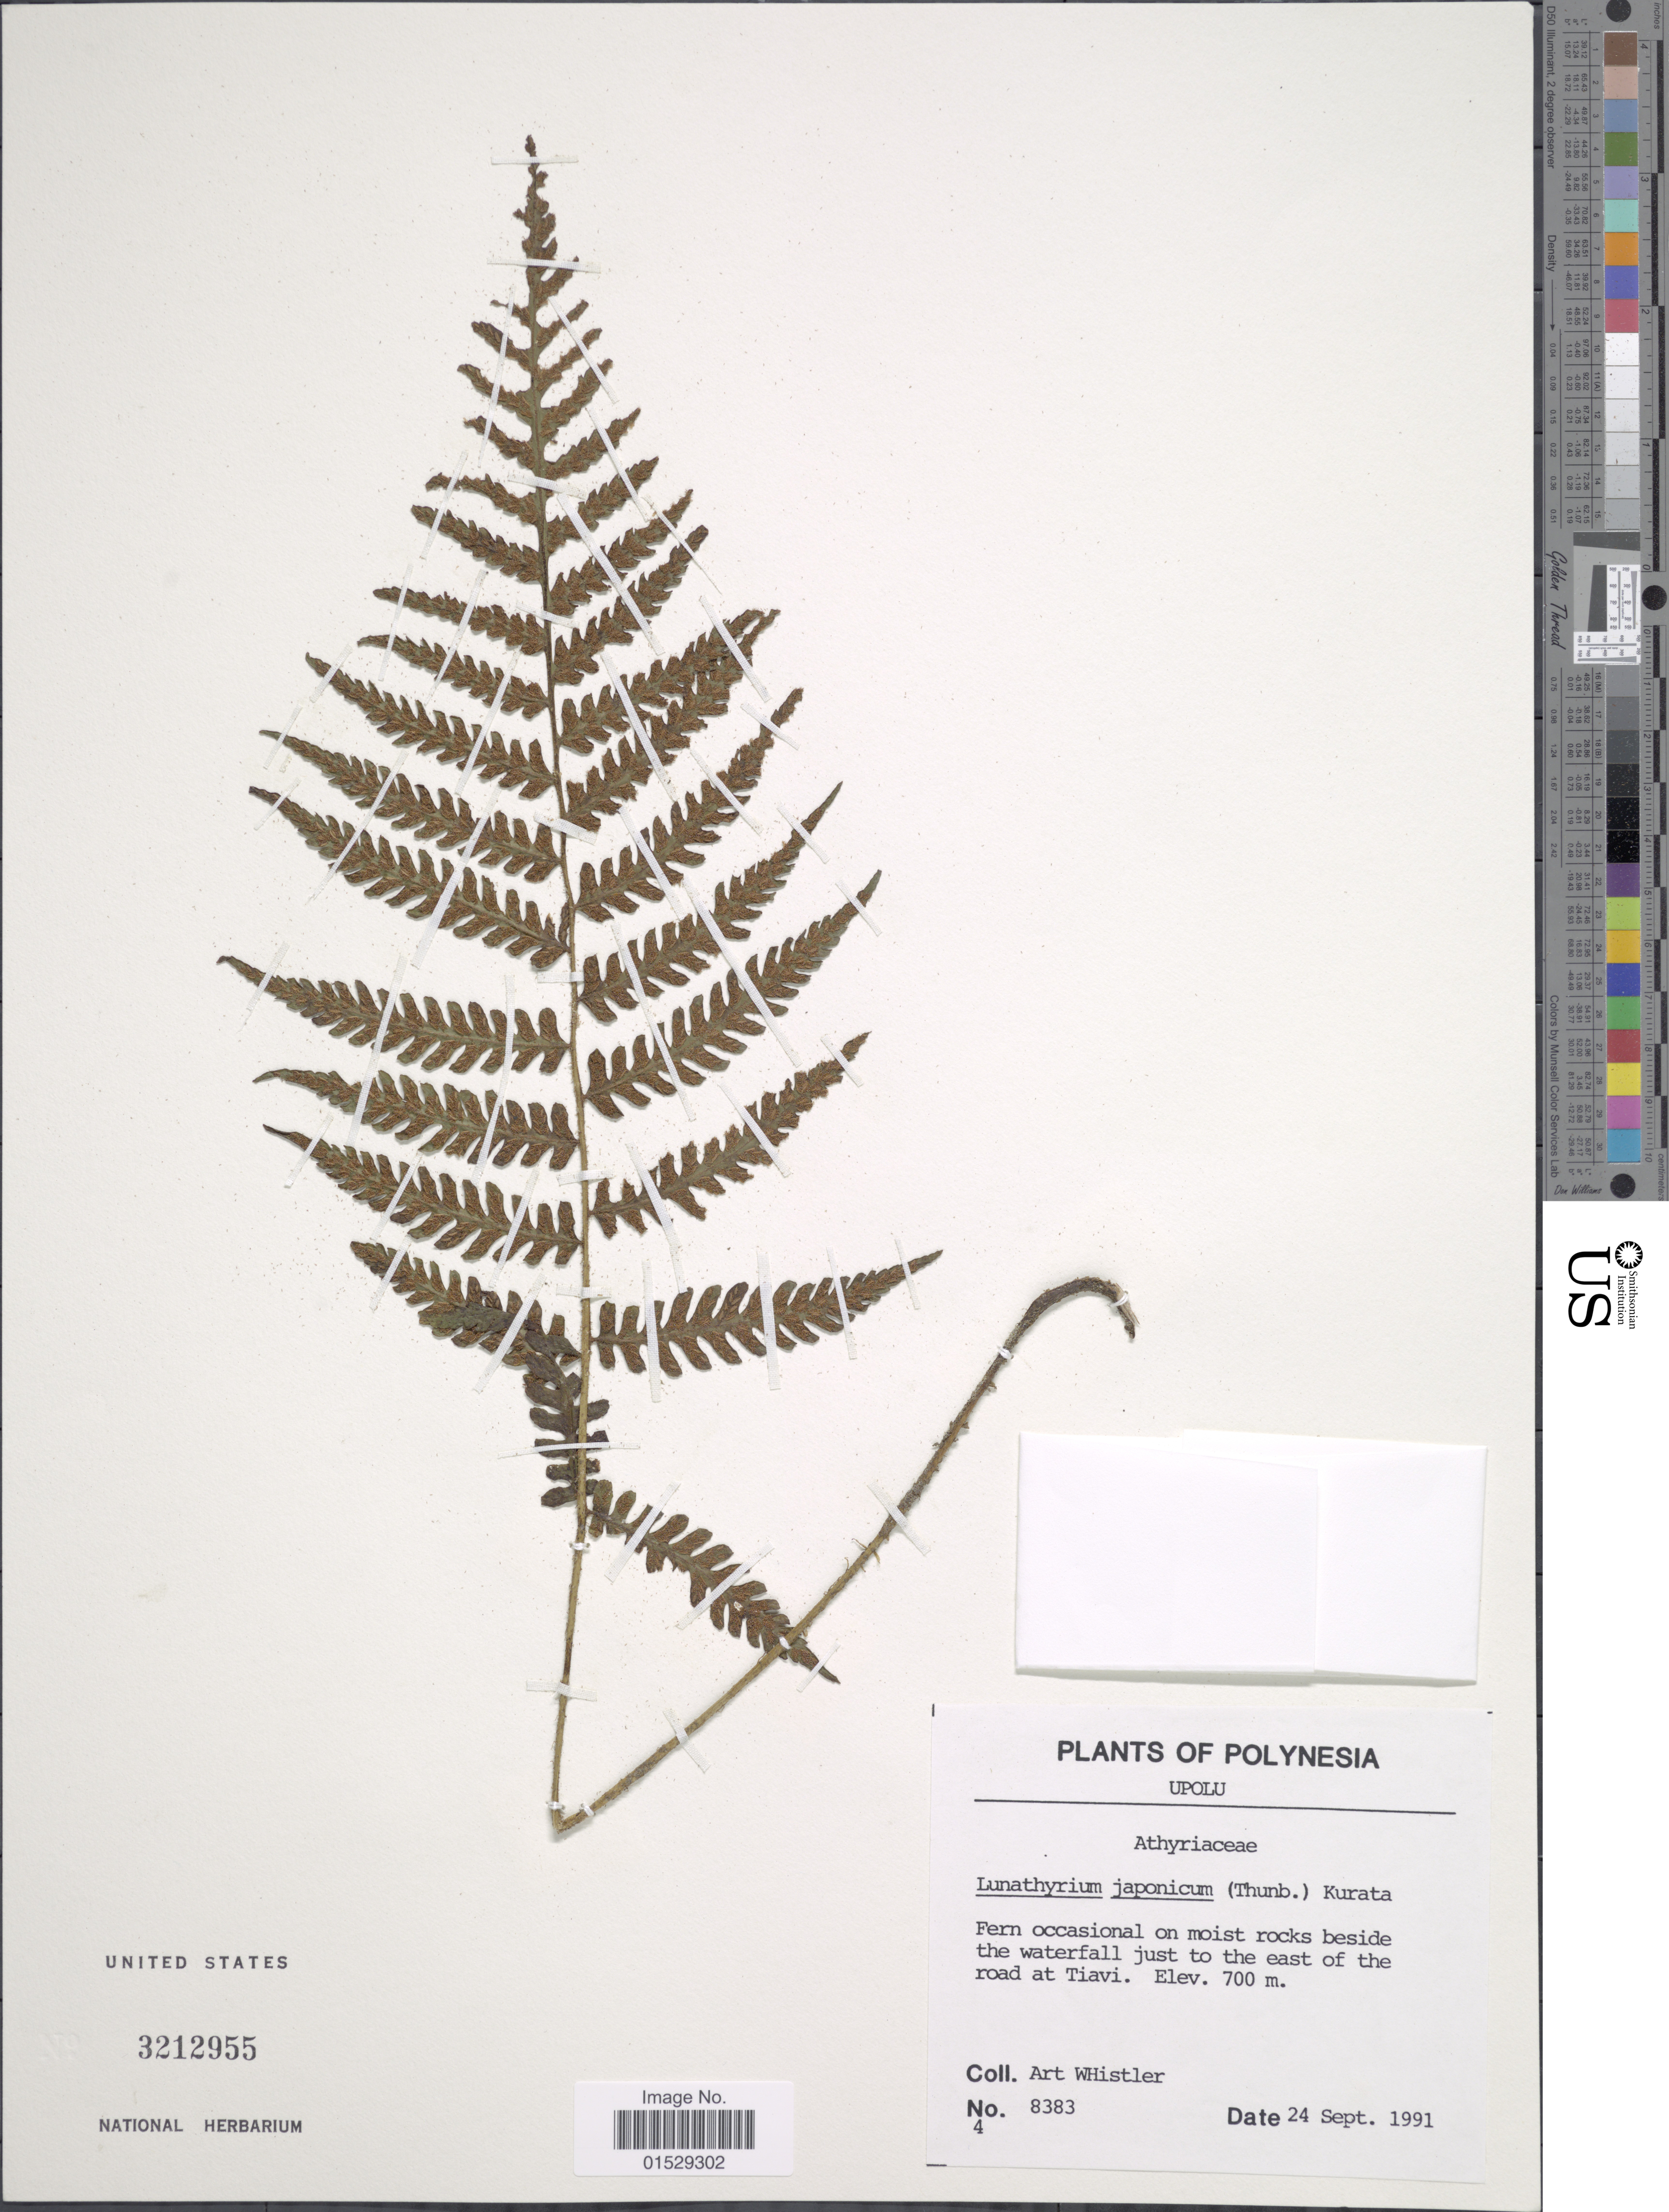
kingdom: Plantae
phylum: Tracheophyta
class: Polypodiopsida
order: Polypodiales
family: Athyriaceae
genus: Deparia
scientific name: Deparia japonica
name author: (Thunb.) M. Kato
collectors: A. Whistler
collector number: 8383/4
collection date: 1991-09-24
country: Samoa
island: Upolu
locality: On moist rocks beside the waterfall just to the east of the road at Tiavi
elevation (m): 700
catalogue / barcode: US 3212955